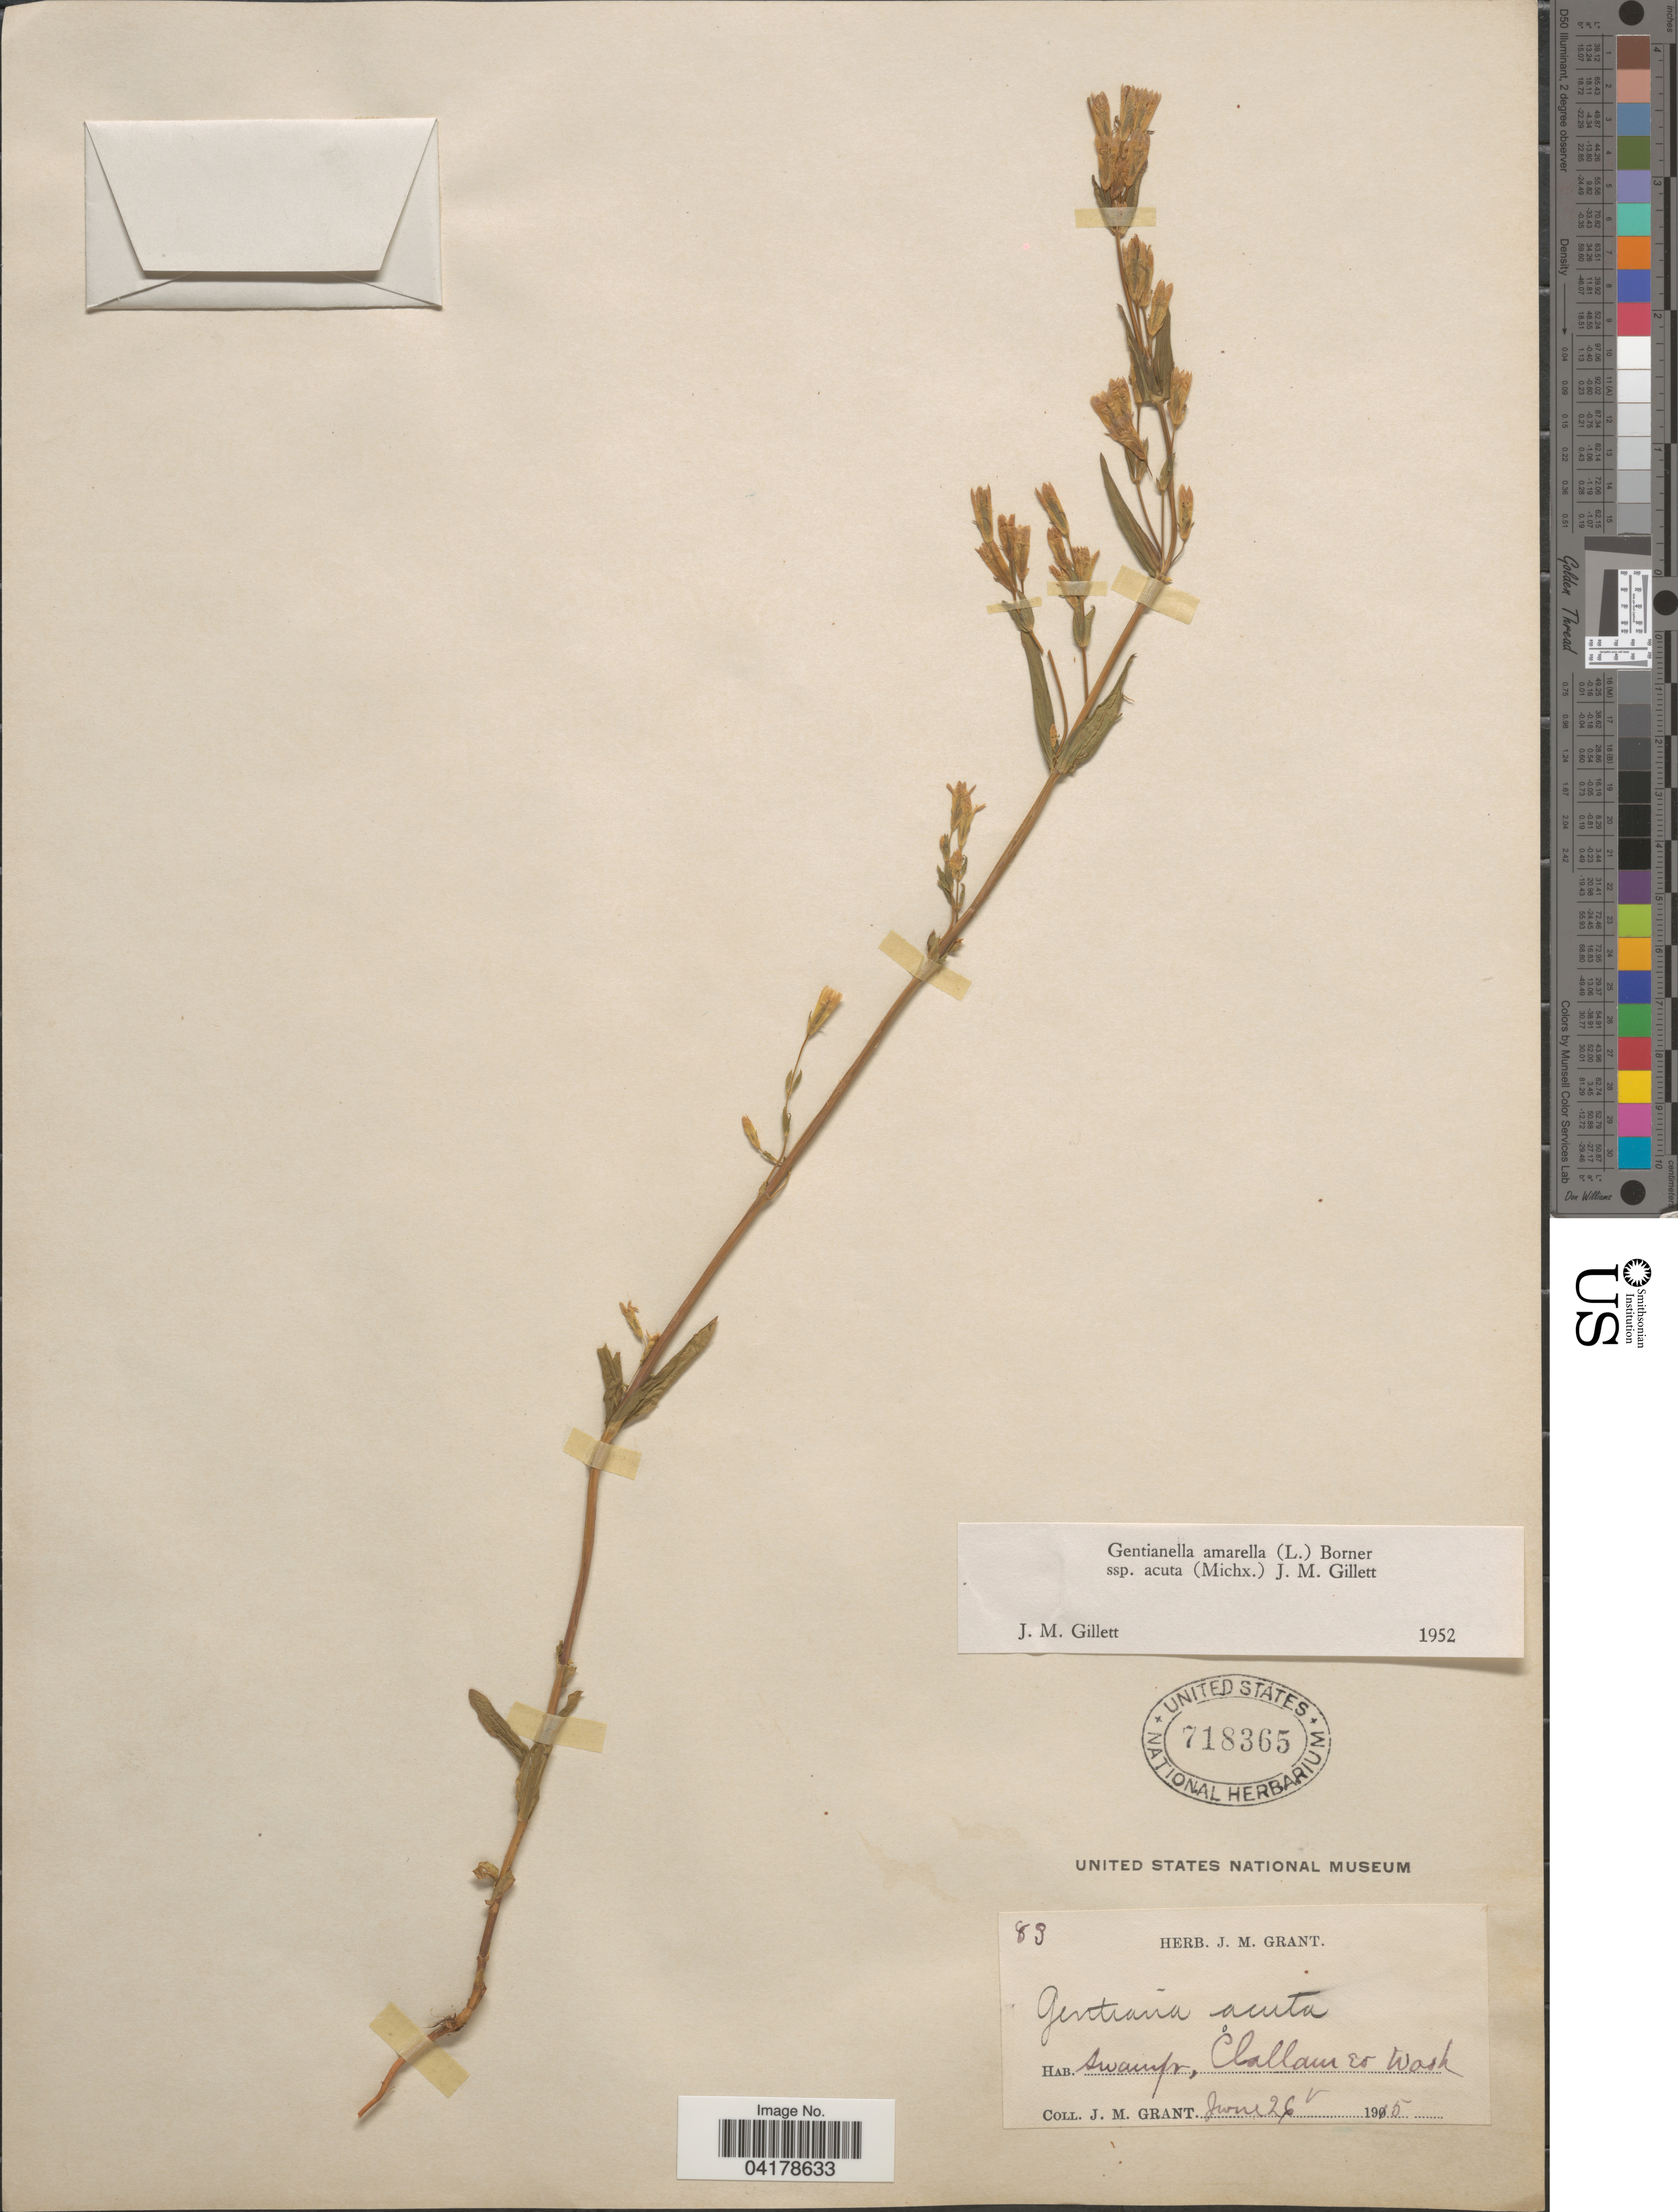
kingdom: Plantae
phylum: Tracheophyta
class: Magnoliopsida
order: Gentianales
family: Gentianaceae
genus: Gentianella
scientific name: Gentianella amarella subsp. acuta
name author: (Michx.) J.M. Gillett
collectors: J. M. Grant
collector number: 83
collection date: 1915-06-26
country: United States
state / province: Washington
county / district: Clallam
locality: Clallam Co.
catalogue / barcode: US 718365